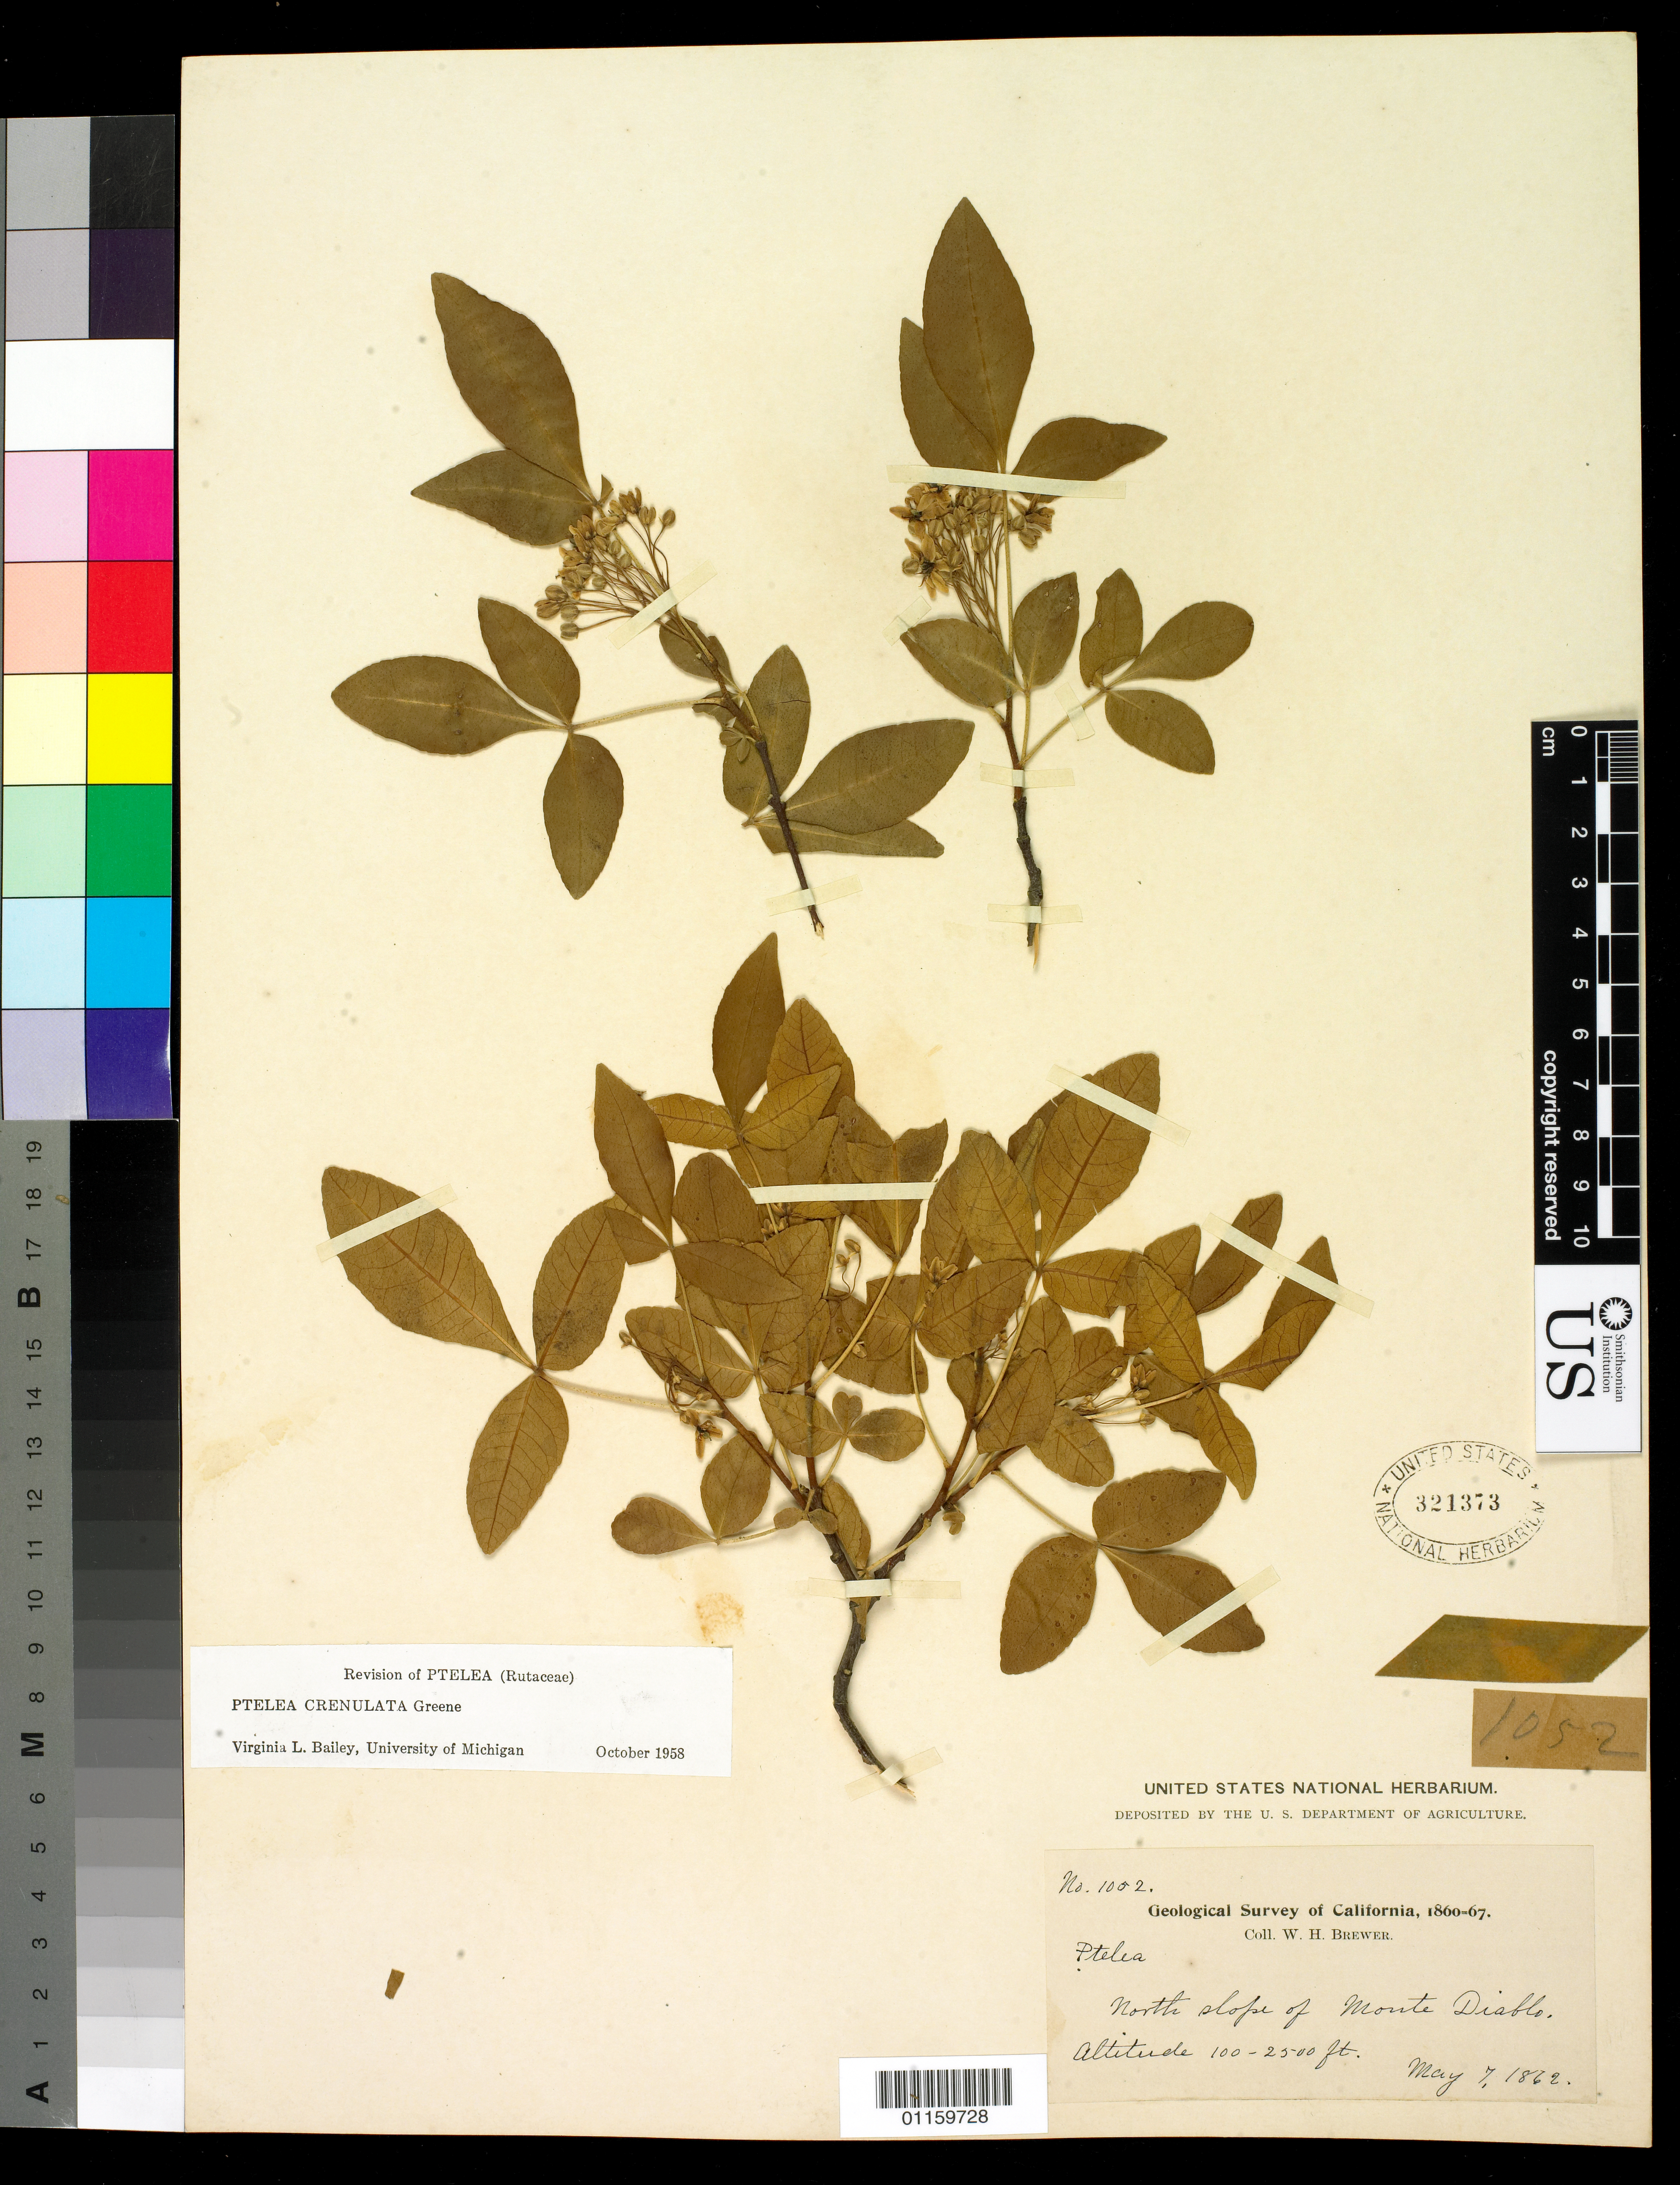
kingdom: Plantae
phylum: Tracheophyta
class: Magnoliopsida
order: Sapindales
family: Rutaceae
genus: Ptelea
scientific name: Ptelea crenulata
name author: Greene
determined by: Bailey, V. L.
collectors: W. H. Brewer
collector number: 1002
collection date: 1862-05-07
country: United States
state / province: California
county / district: Contra Costa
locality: North of Monte Diablo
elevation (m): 30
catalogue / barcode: US 321373